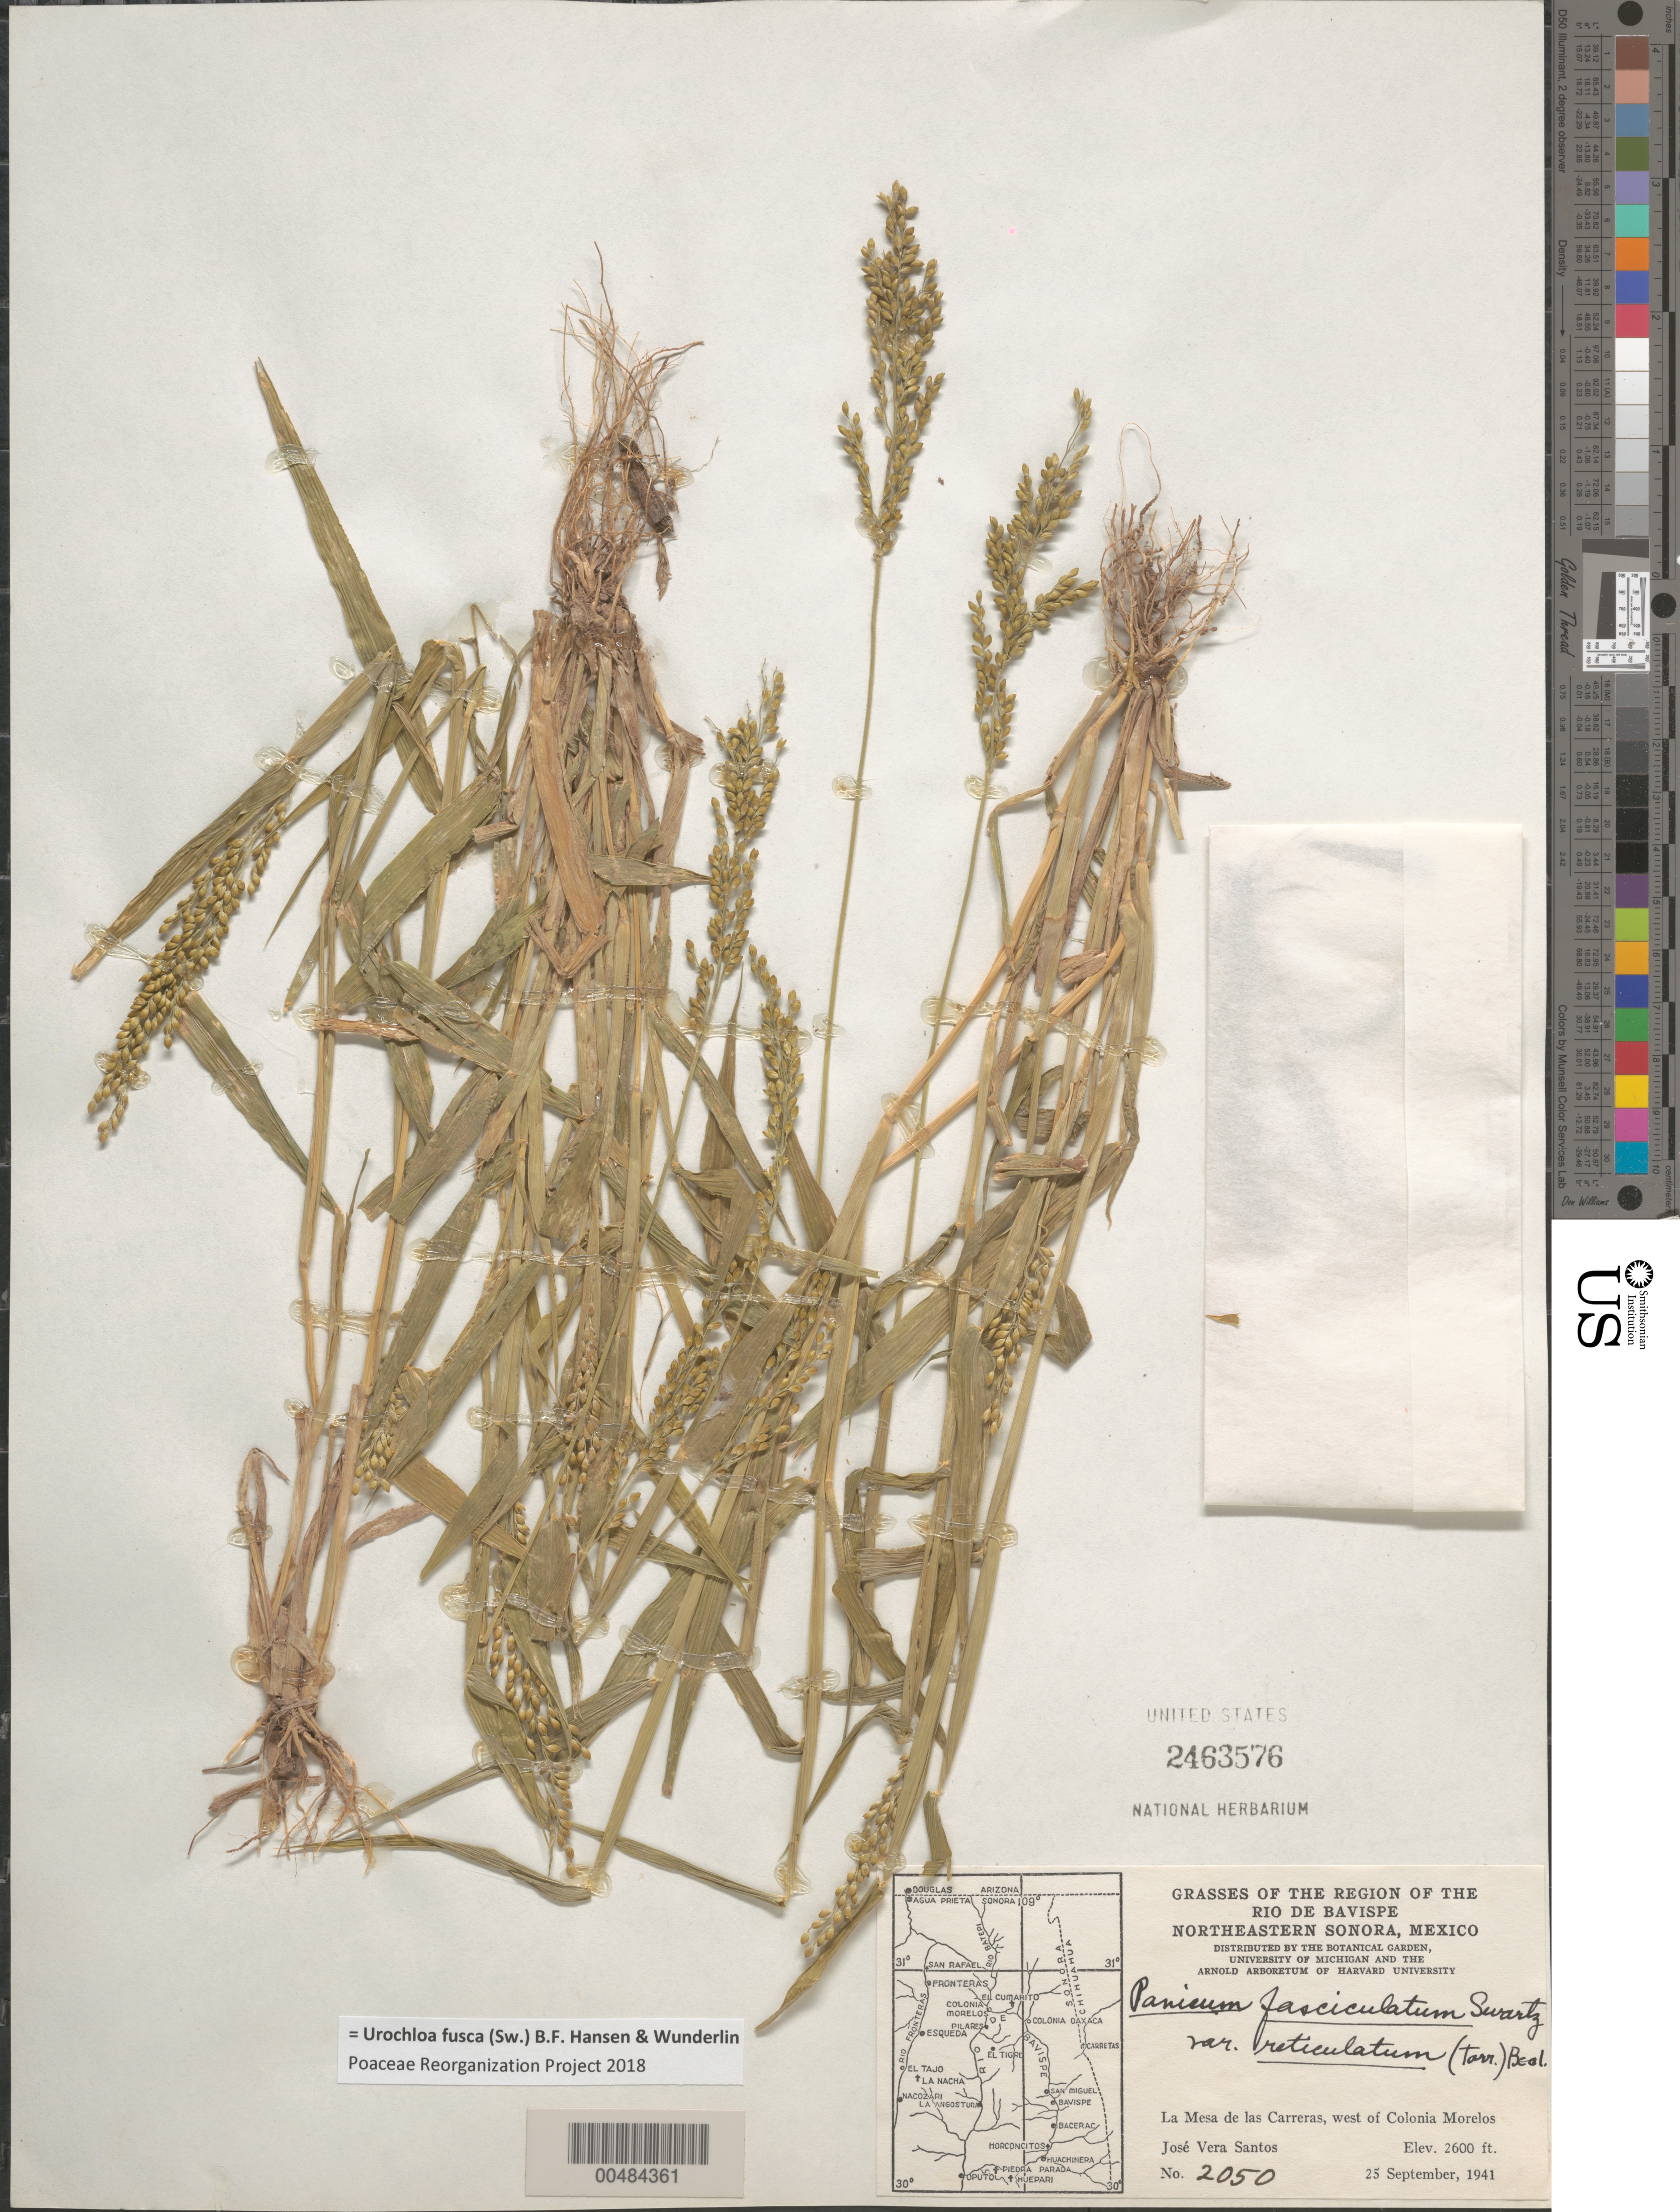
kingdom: Plantae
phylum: Tracheophyta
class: Liliopsida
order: Poales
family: Poaceae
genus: Brachiaria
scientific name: Brachiaria fasciculata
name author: (Sw.) Parodi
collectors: J. V. Santos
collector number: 2050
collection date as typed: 25 Sep 1941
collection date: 1941-09-25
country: Mexico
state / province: Sonora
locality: Region of the Rio de Bavispe, NE Sonora, La Mesa de las Carreras, W of Colonia Morelos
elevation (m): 792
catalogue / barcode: US 2463576